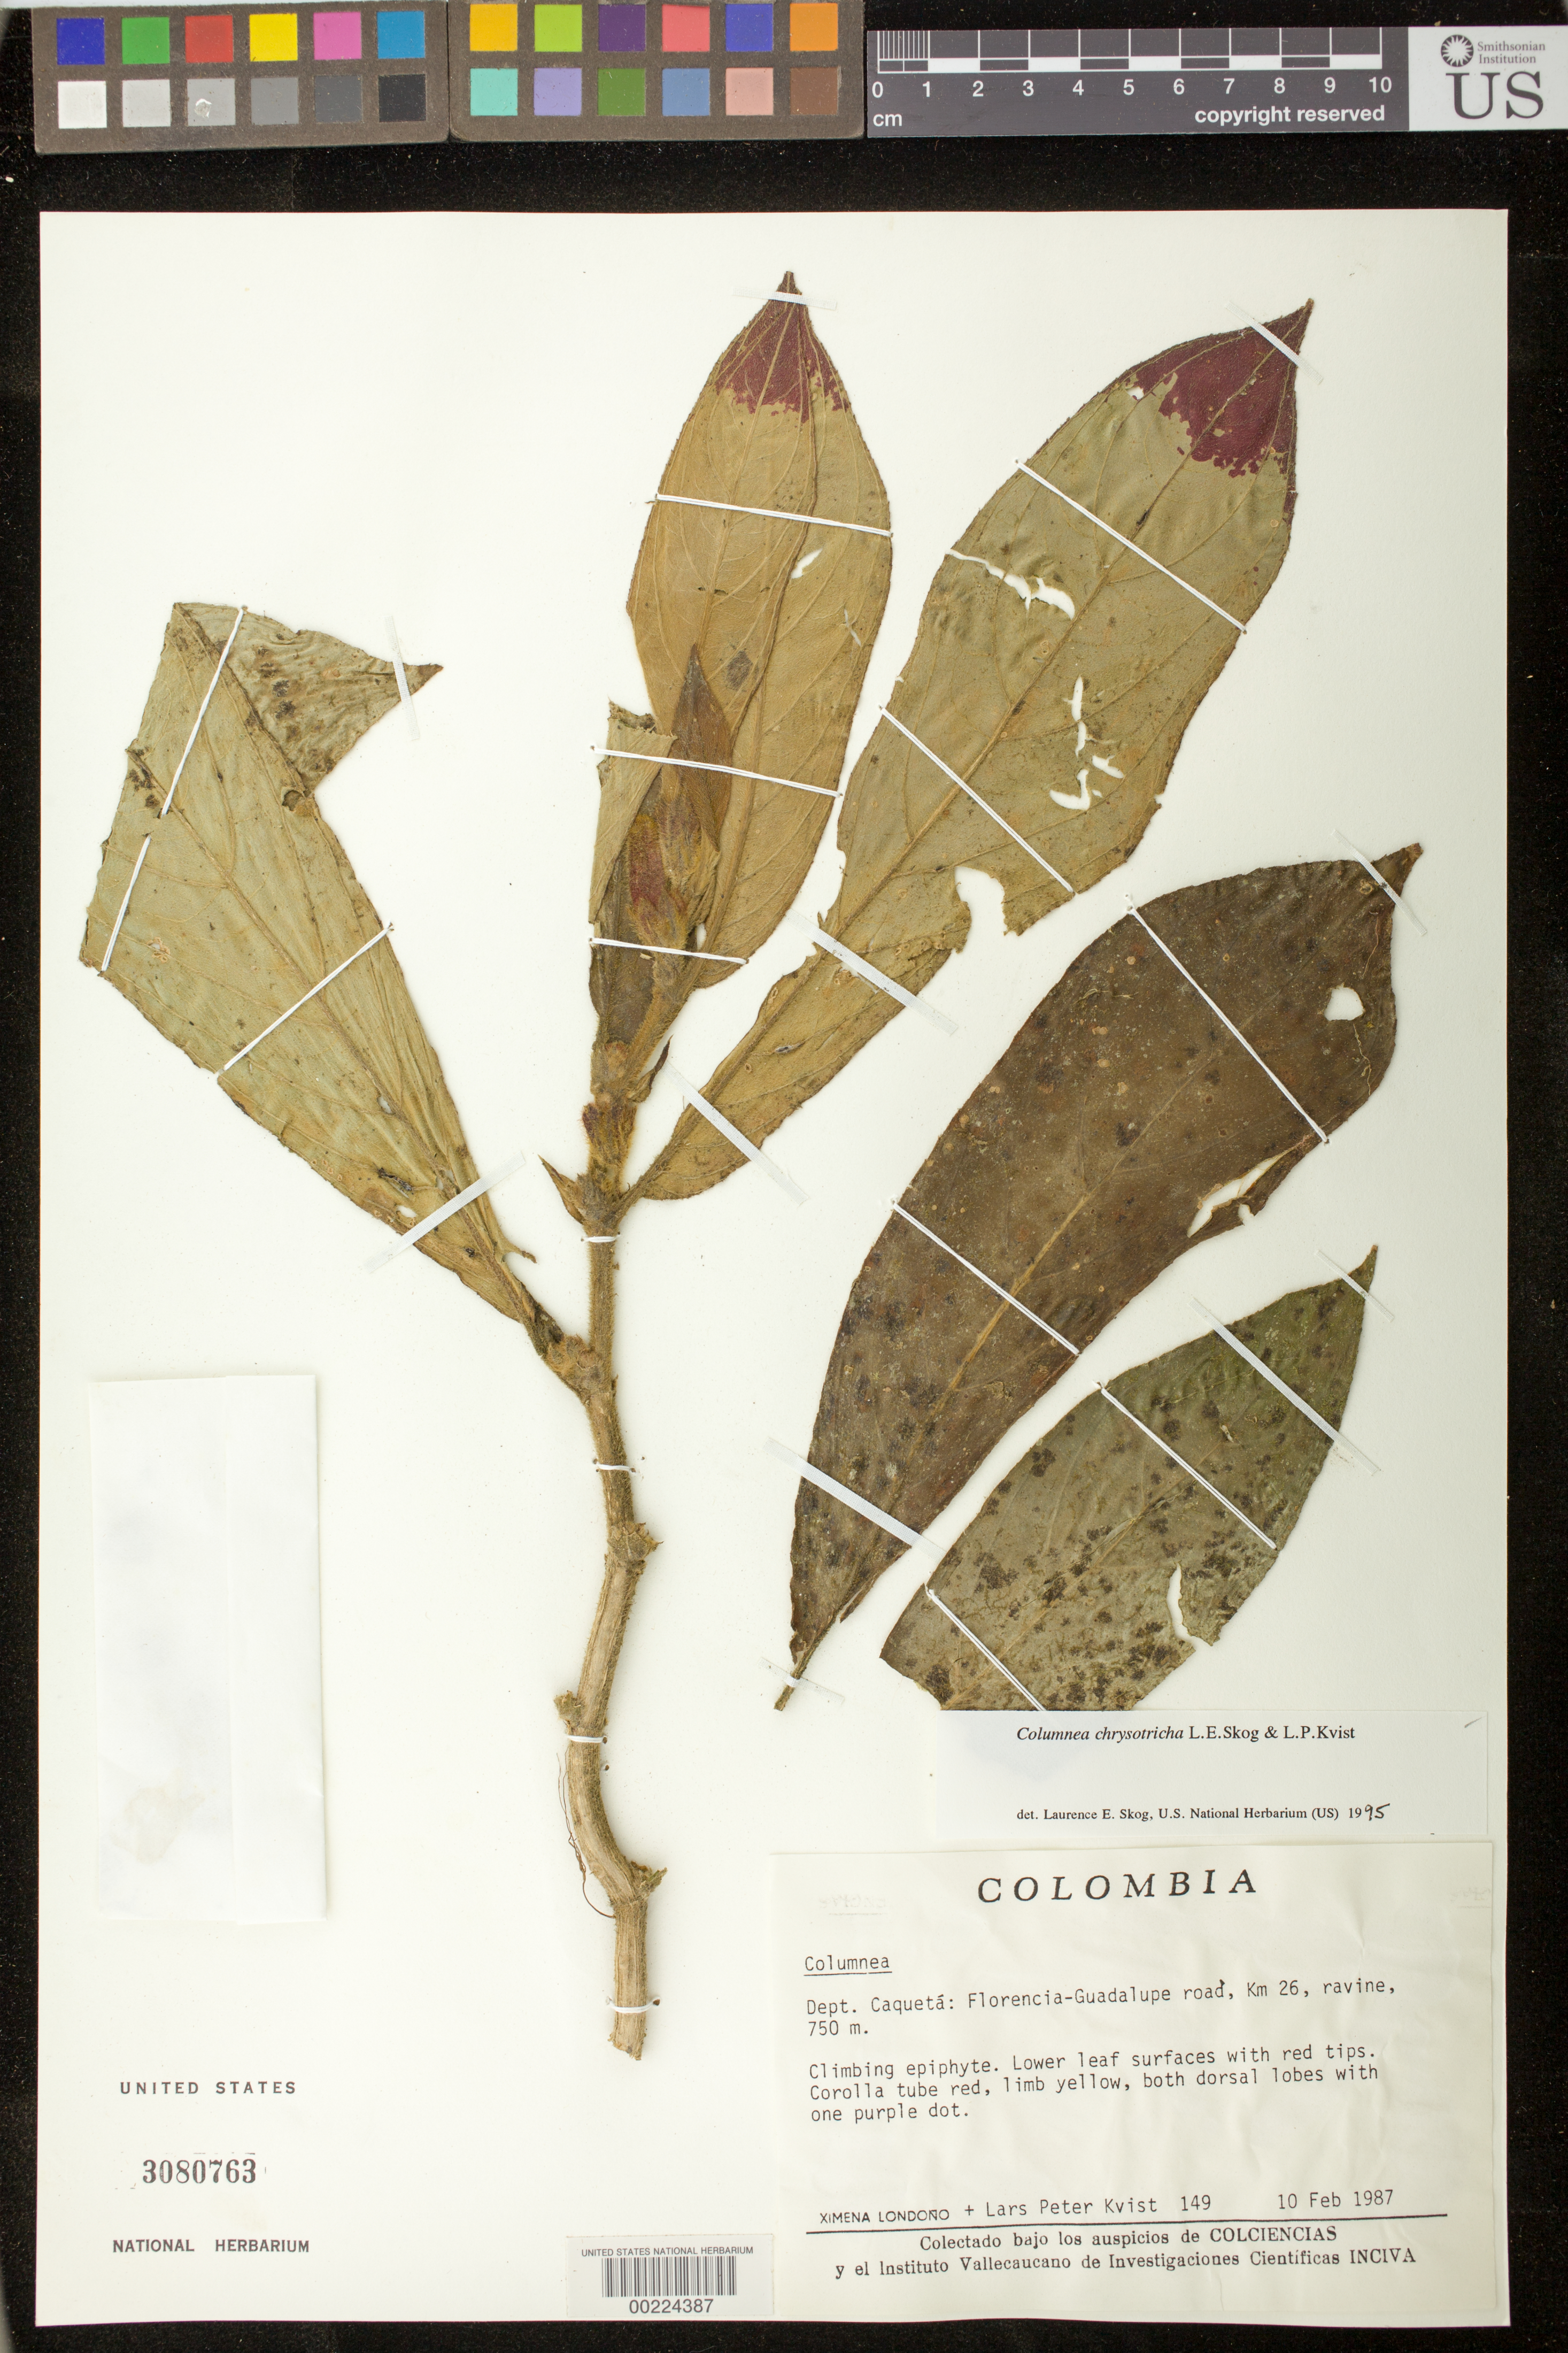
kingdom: Plantae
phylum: Tracheophyta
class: Magnoliopsida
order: Lamiales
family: Gesneriaceae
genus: Columnea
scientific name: Columnea chrysotricha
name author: L.E. Skog & L.P. Kvist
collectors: X. Londoño & L. P. Kvist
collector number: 149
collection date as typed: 10 Feb 1987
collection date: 1987-02-10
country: Colombia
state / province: Caquetá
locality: Guadalupe - Florencia road, km 26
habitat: Ravine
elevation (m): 750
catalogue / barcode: US 3080763